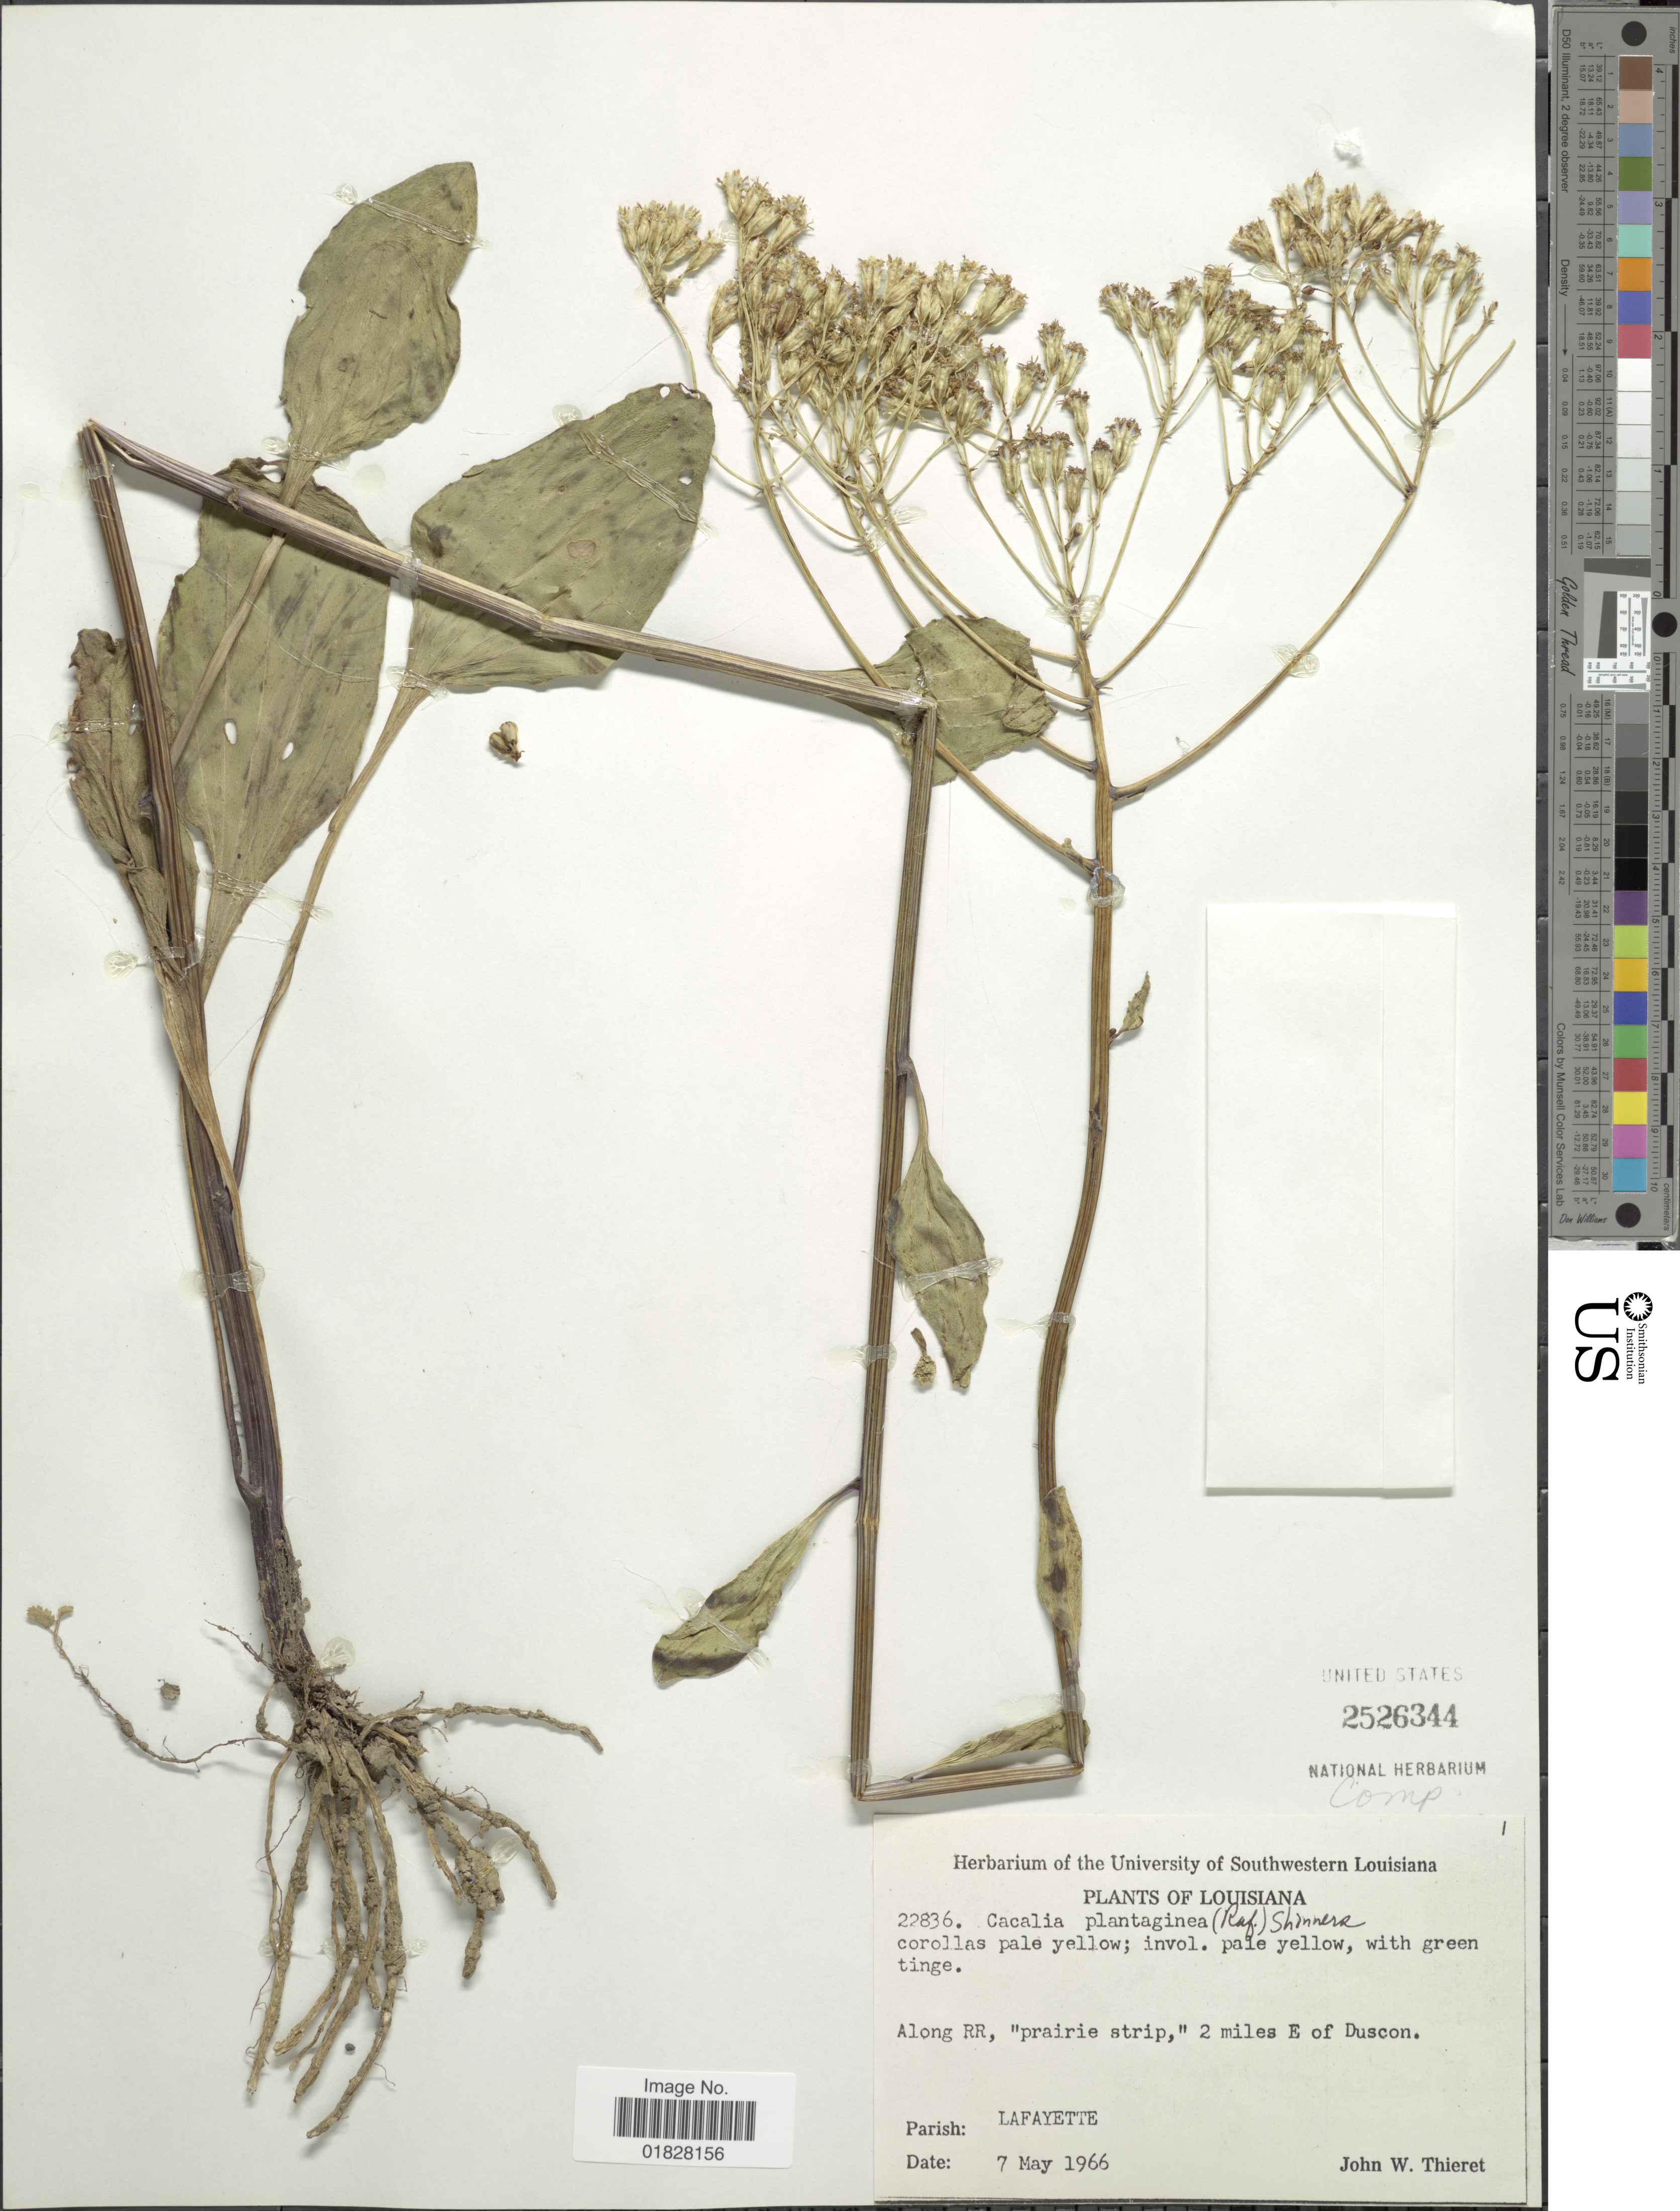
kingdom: Plantae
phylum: Tracheophyta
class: Magnoliopsida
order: Asterales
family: Asteraceae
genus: Arnoglossum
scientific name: Arnoglossum plantagineum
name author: Raf.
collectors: J. W. Thieret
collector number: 22836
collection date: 1966-05-07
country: United States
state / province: Louisiana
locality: Along RR, "prairie strip", 2 miles E of Duscon. Parish: Lafayette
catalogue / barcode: US 2526344